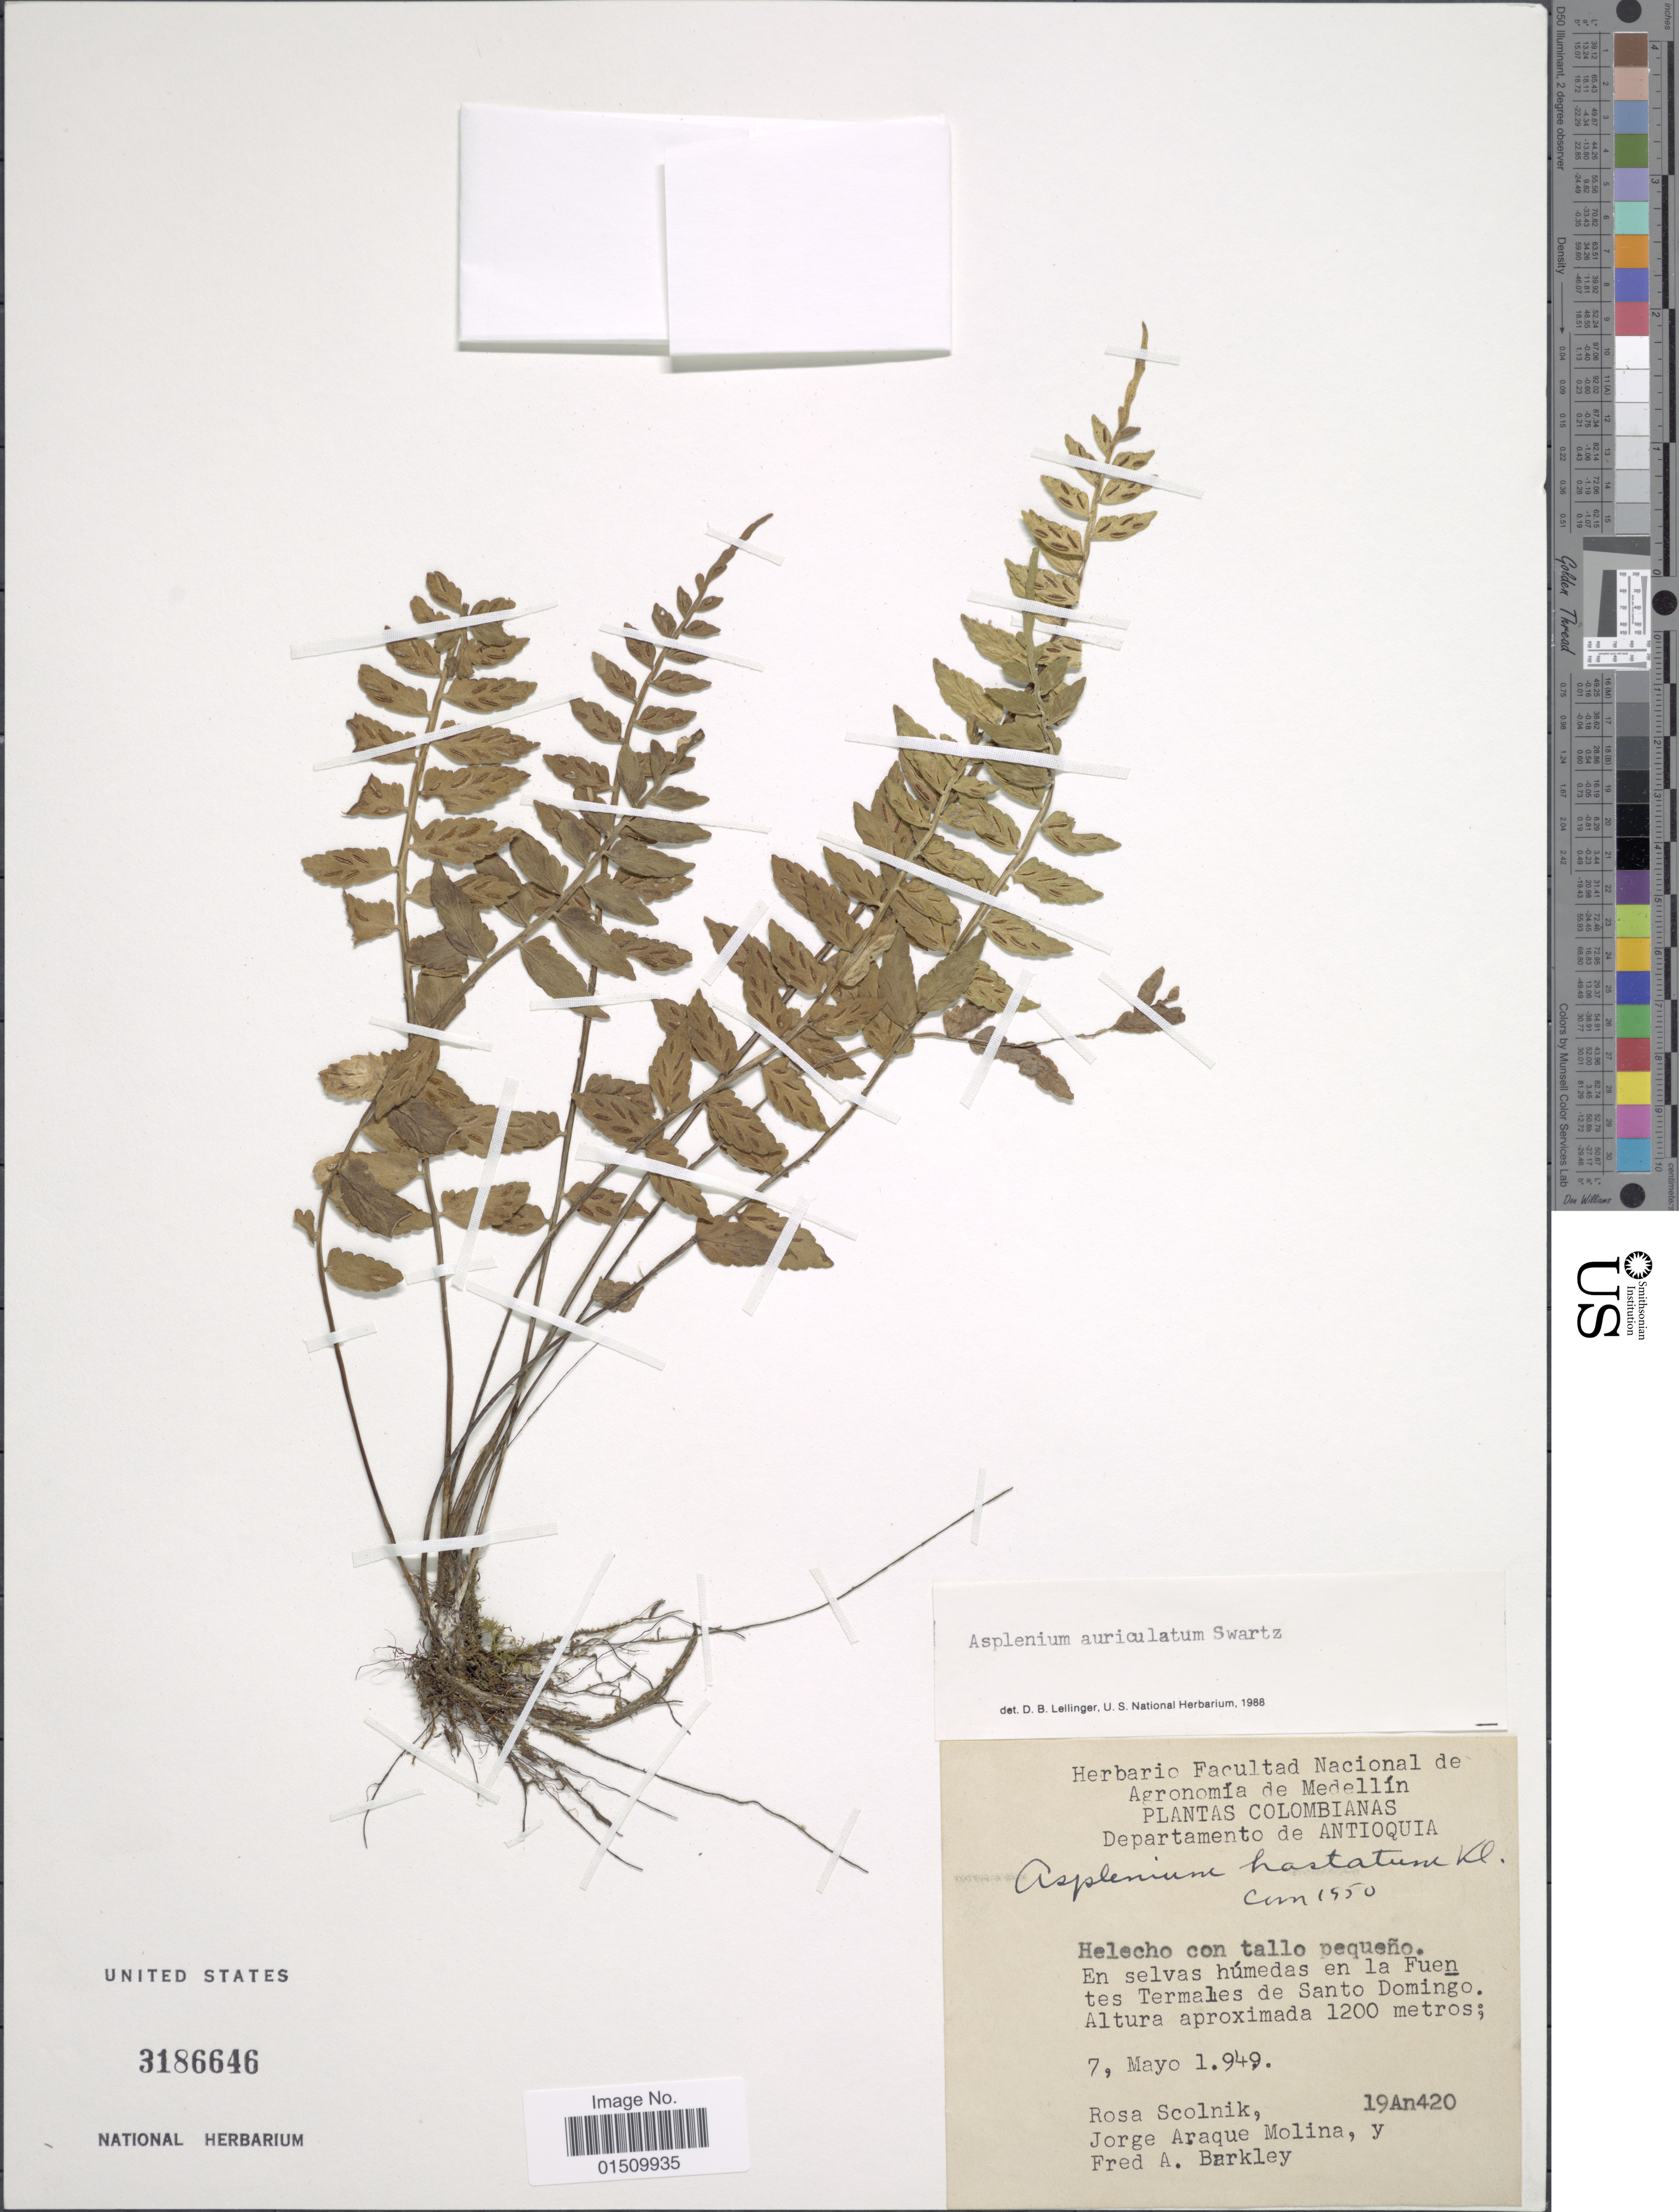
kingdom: Plantae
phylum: Tracheophyta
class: Polypodiopsida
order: Polypodiales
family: Aspleniaceae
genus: Asplenium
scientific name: Asplenium auriculatum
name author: Sw.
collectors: R. Scolnik, J. A. Molina & F. A. Barkley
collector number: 19An420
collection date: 1949-05-07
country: Colombia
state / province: Antioquia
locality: Colombia, Departamento de Antioquia, Helecho con tallo pequeno. En selvas humedas en la Fuentes Termales de Santos Domingo.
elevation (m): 1200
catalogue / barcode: US 3186646